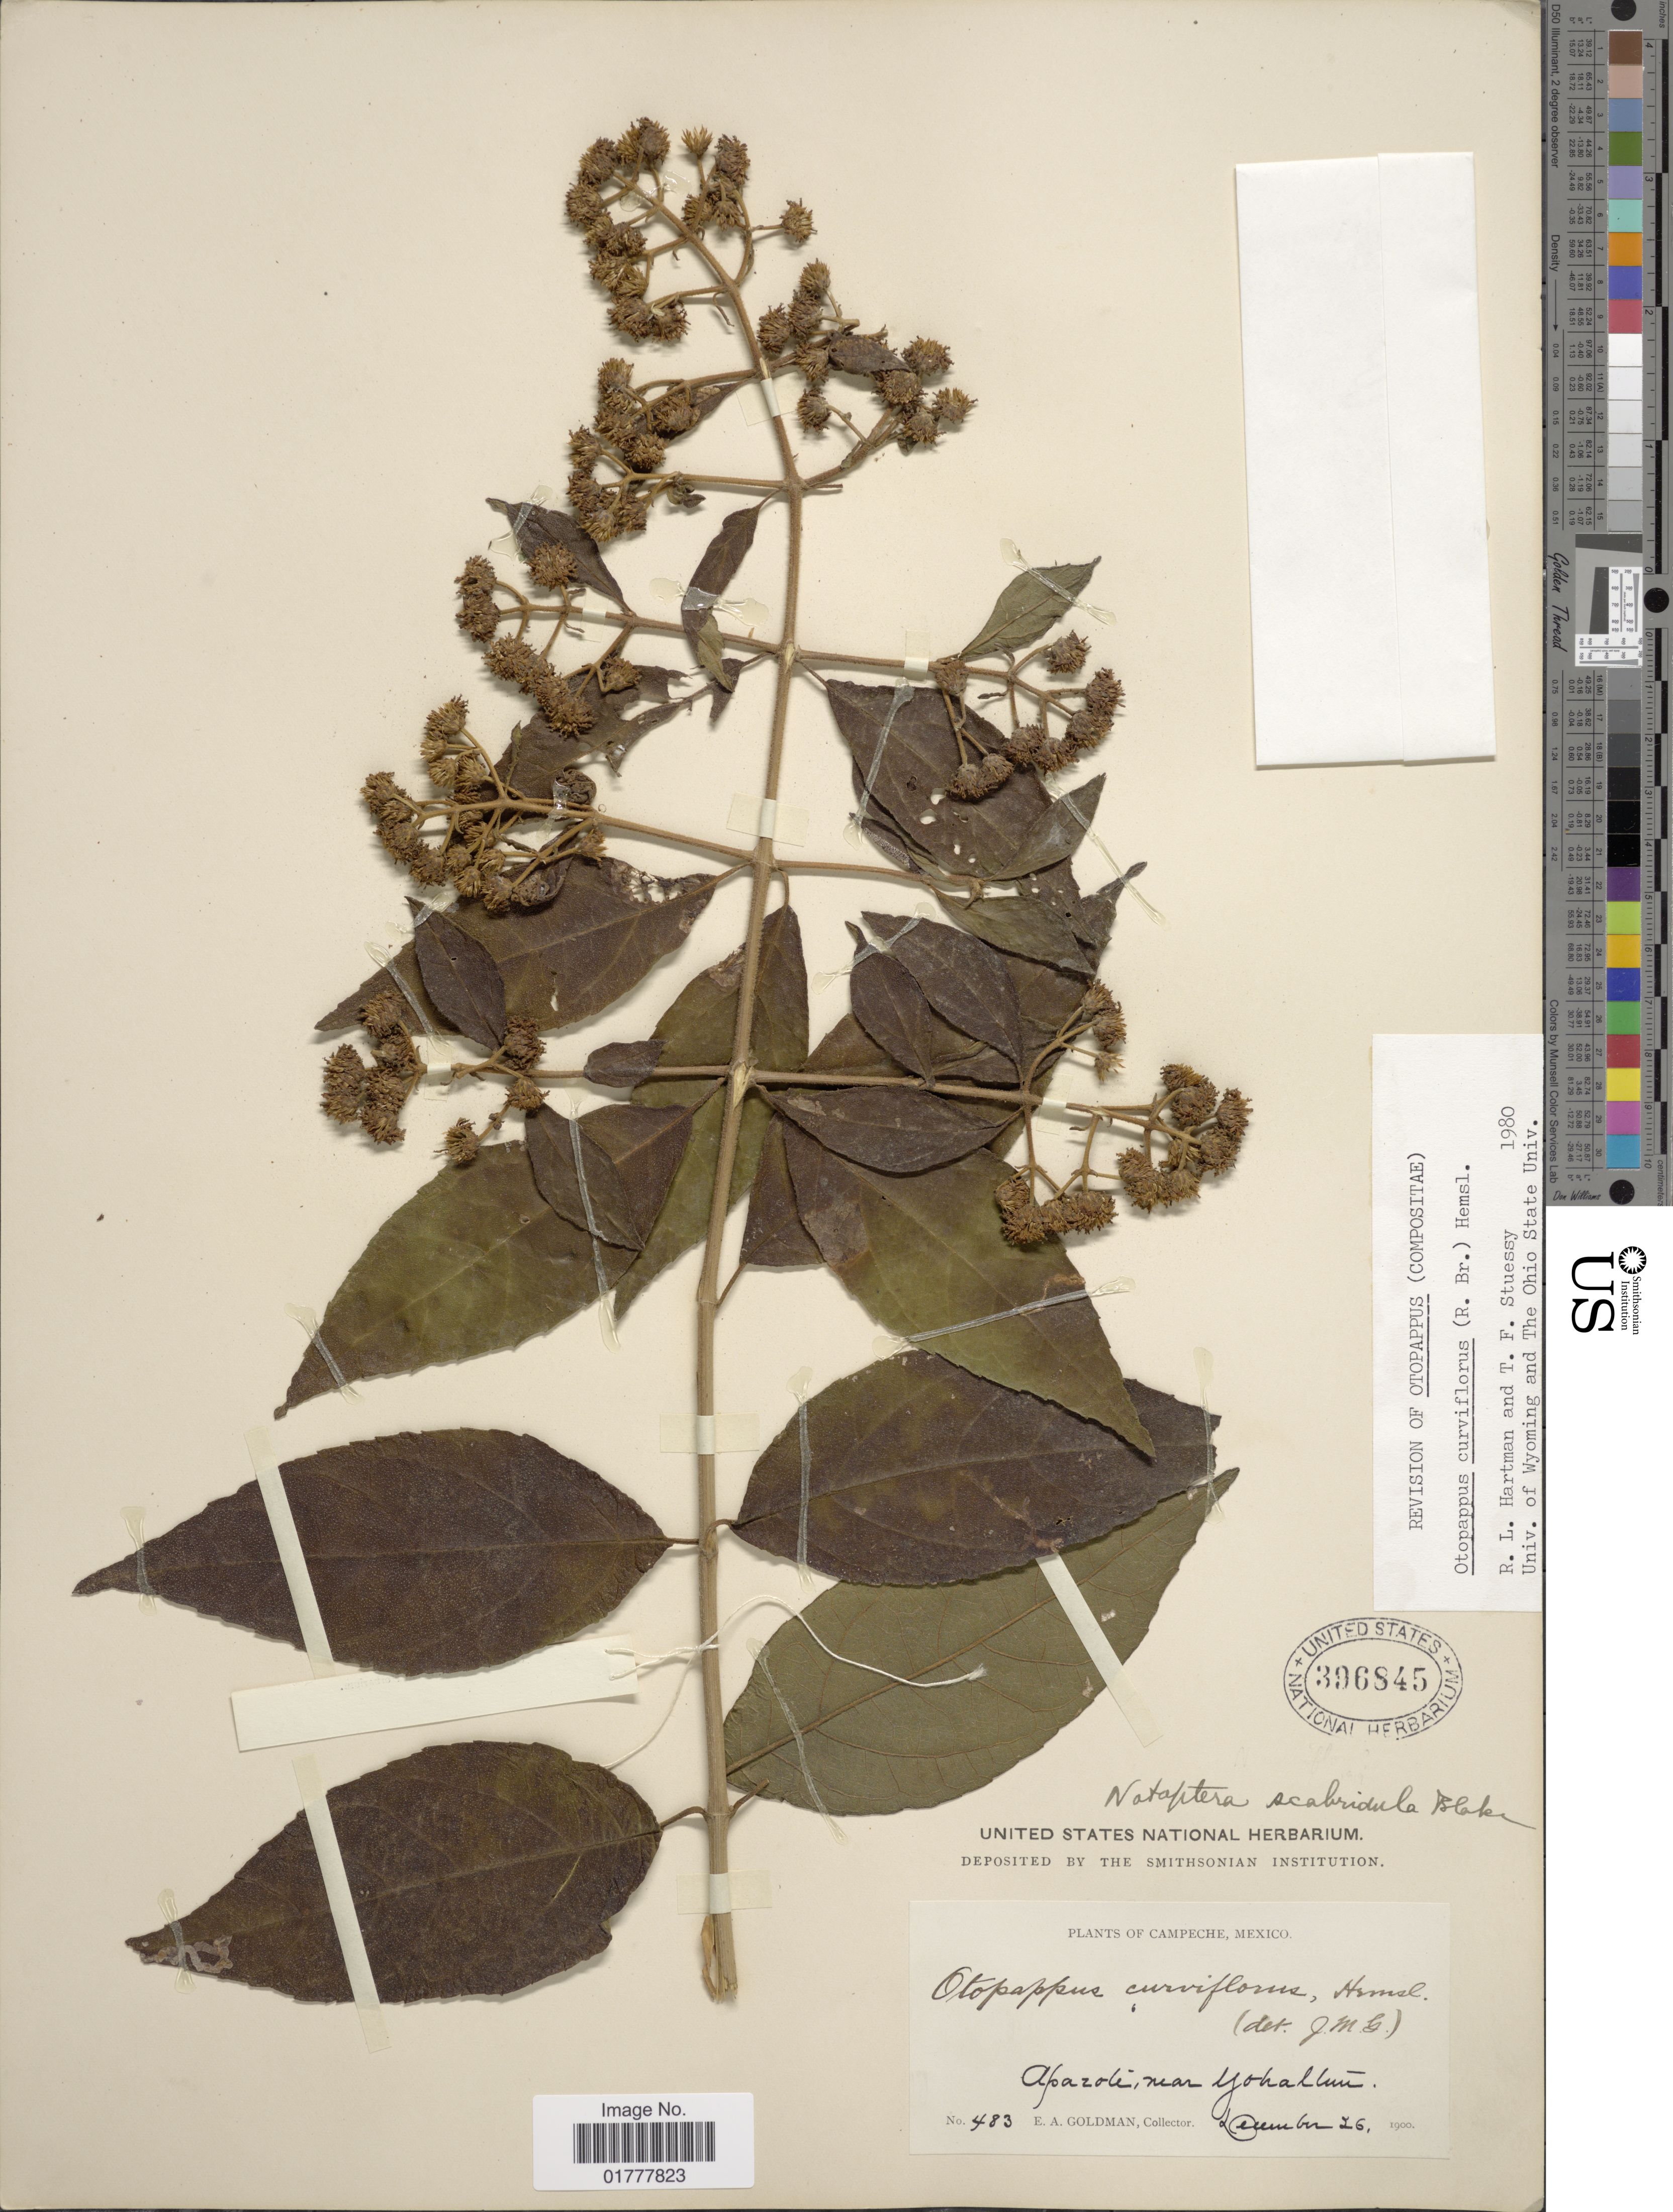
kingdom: Plantae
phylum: Tracheophyta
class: Magnoliopsida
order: Asterales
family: Asteraceae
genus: Otopappus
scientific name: Otopappus curviflorus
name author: (R. Br.) Hemsl.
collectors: E. A. Goldman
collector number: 483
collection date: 1900-12-26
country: Mexico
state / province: Campeche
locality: Campeche, Mexico. Aparote, near Yohaltun.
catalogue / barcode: US 396845